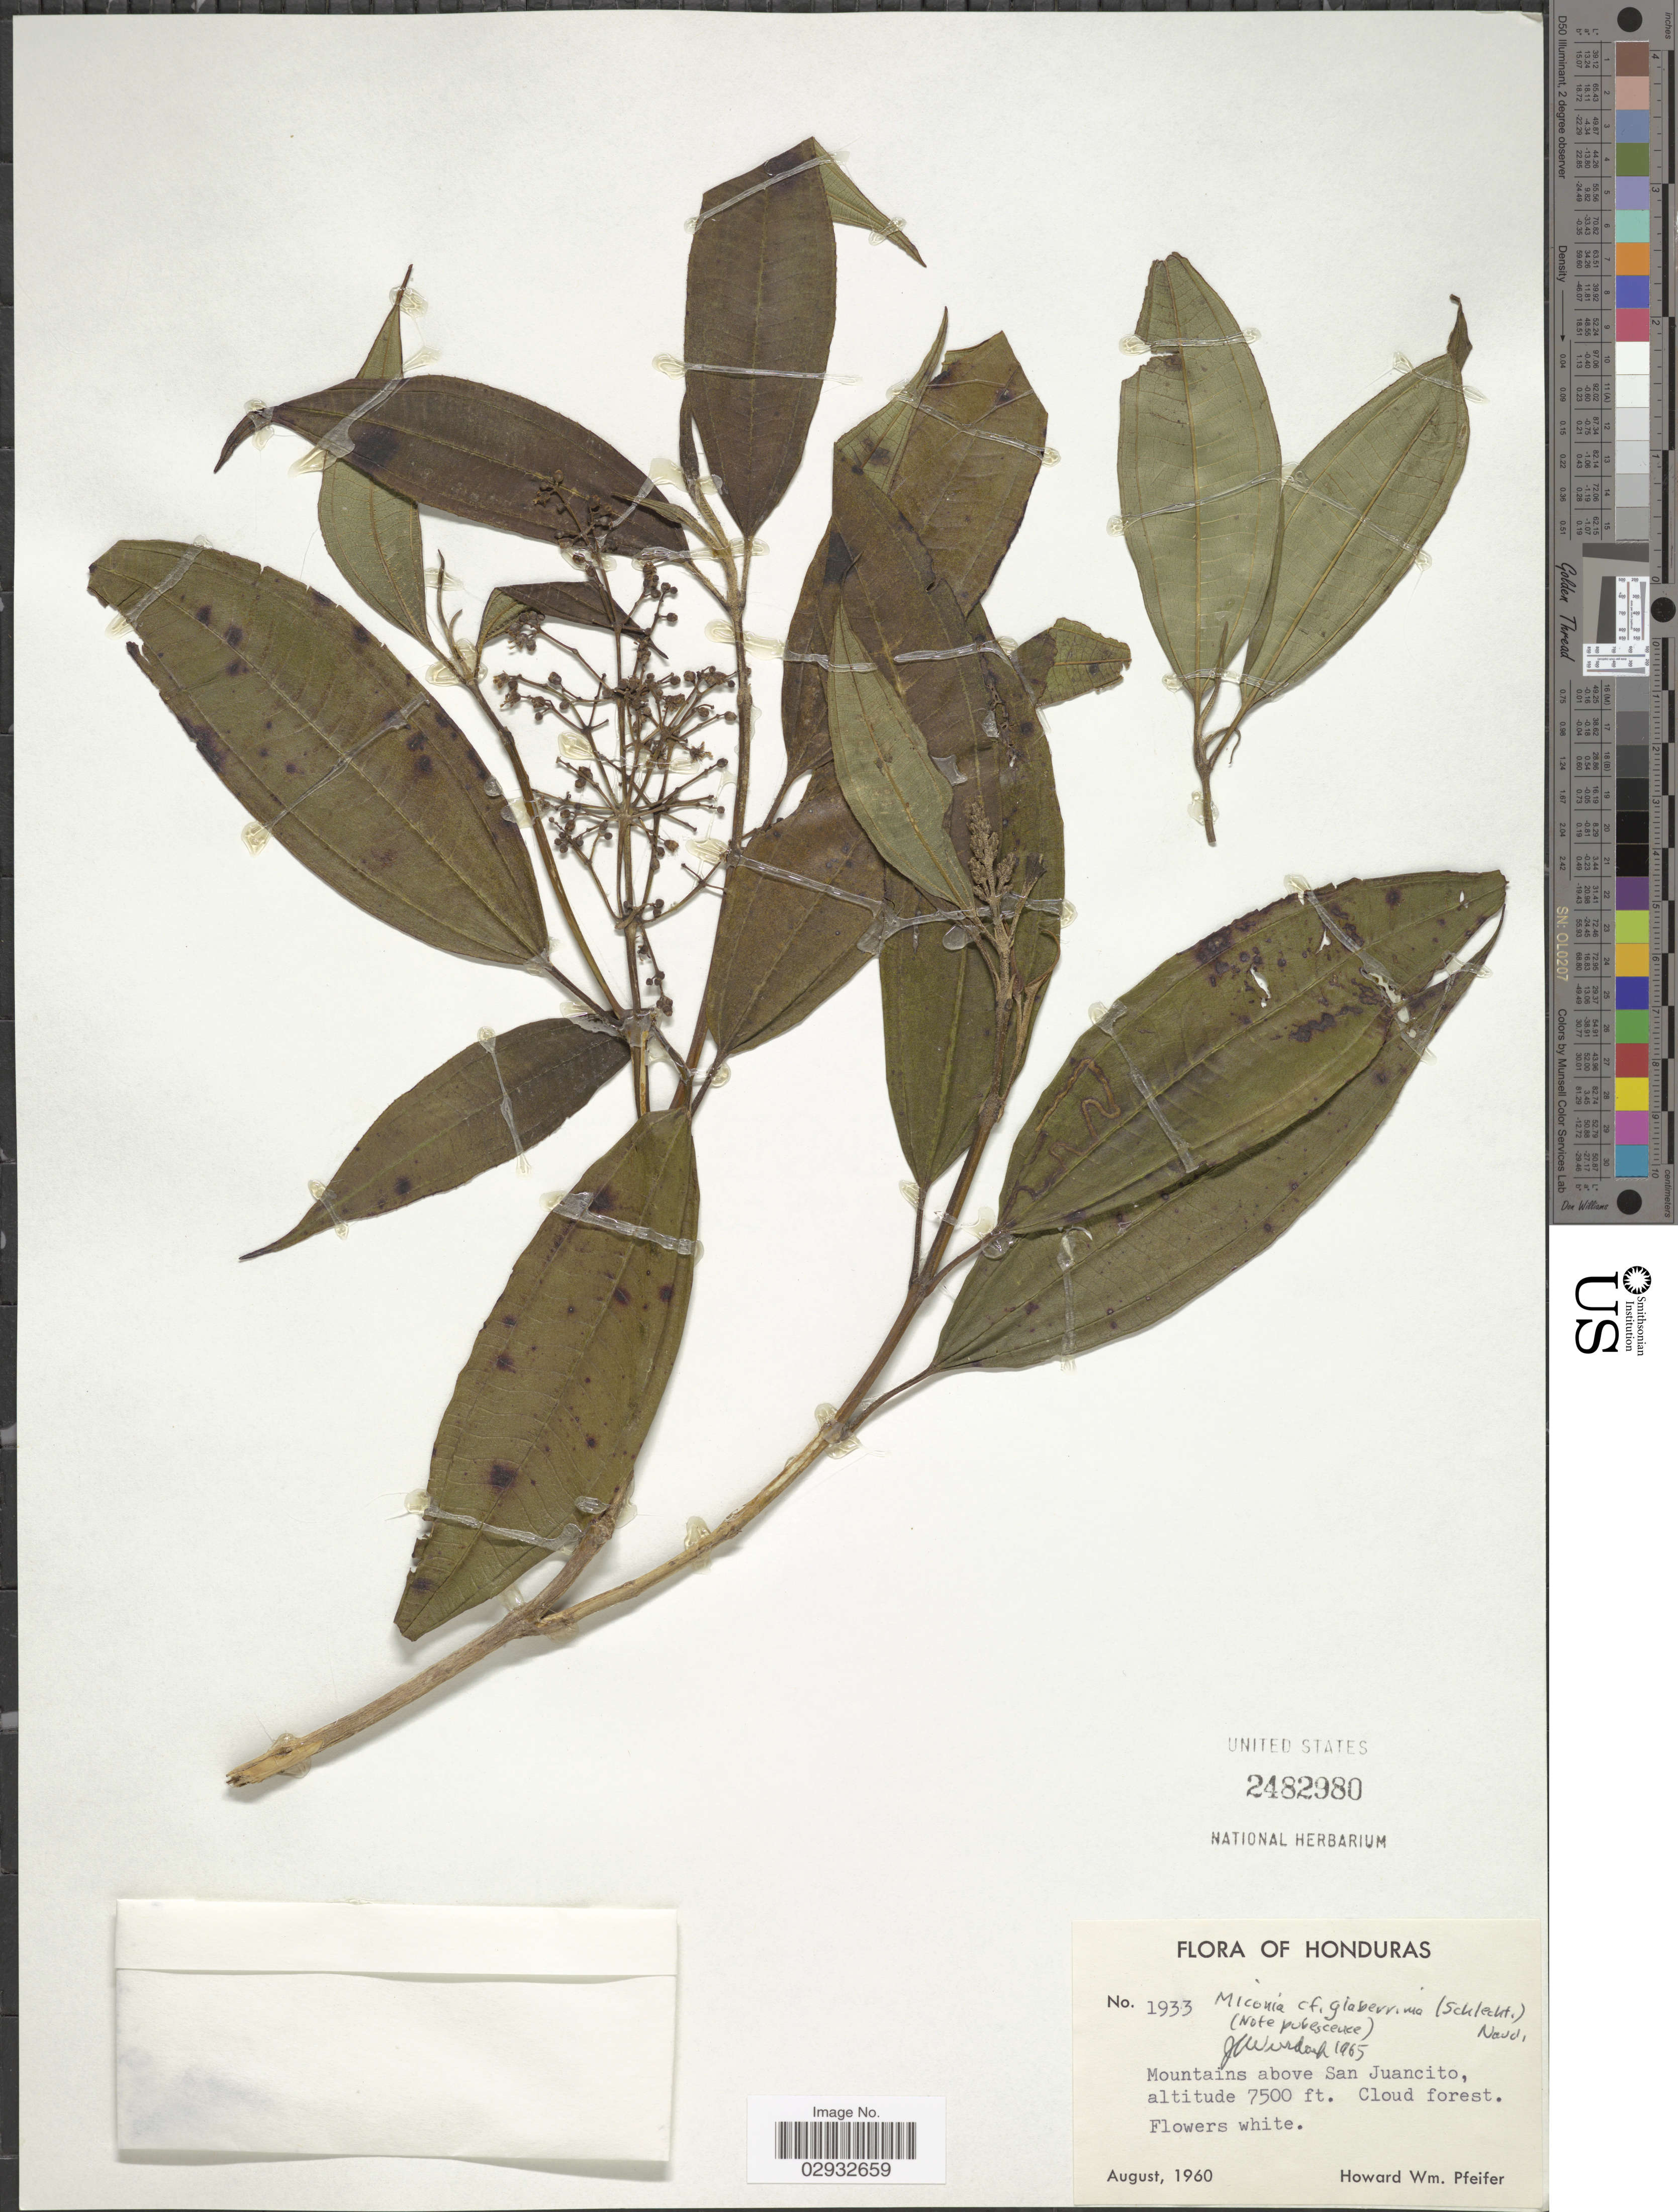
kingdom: Plantae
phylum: Tracheophyta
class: Magnoliopsida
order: Myrtales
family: Melastomataceae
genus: Miconia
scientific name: Miconia glaberrima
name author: (Schltdl.) Naudin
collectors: H. W. Pfeifer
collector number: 1933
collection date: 1960-08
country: Honduras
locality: Mountains above San Juancito.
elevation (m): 2286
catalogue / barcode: US 2482980